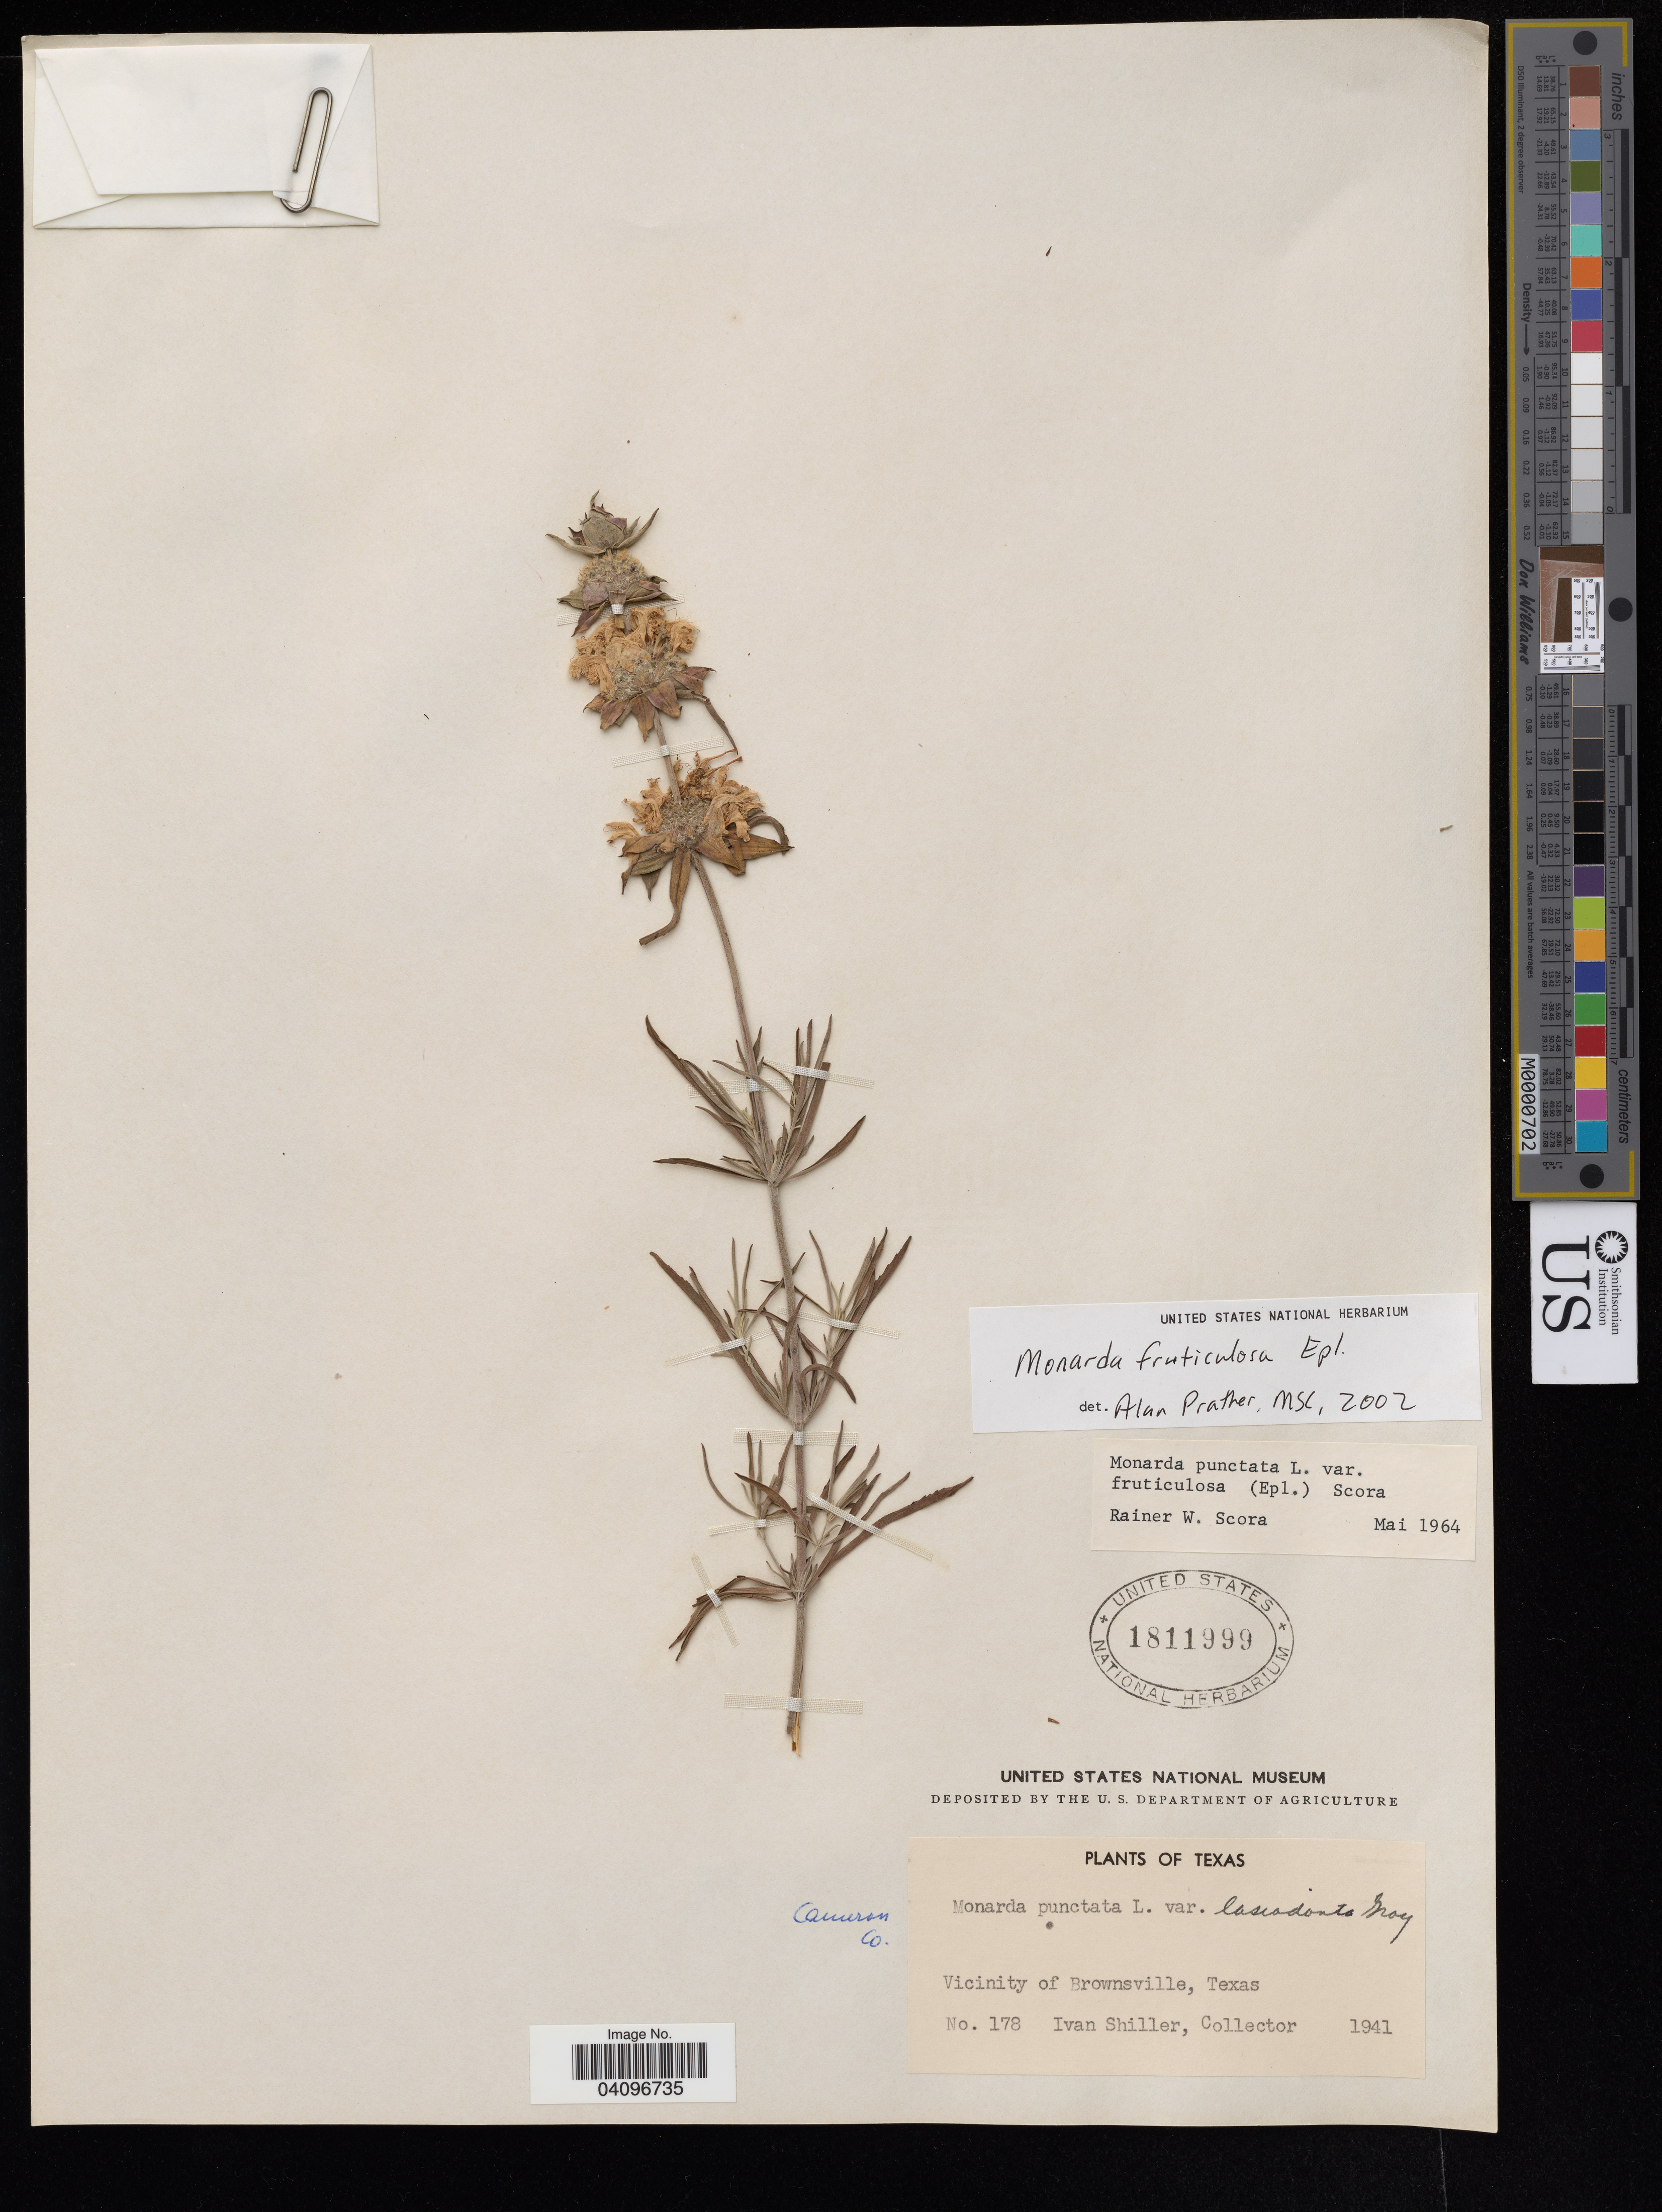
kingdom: Plantae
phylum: Tracheophyta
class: Magnoliopsida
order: Lamiales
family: Lamiaceae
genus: Monarda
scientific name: Monarda fruticulosa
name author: Epling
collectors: I. Shiller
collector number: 178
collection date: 1941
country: United States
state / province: Texas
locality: Vicinity of Brownsville.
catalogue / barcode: US 1811999